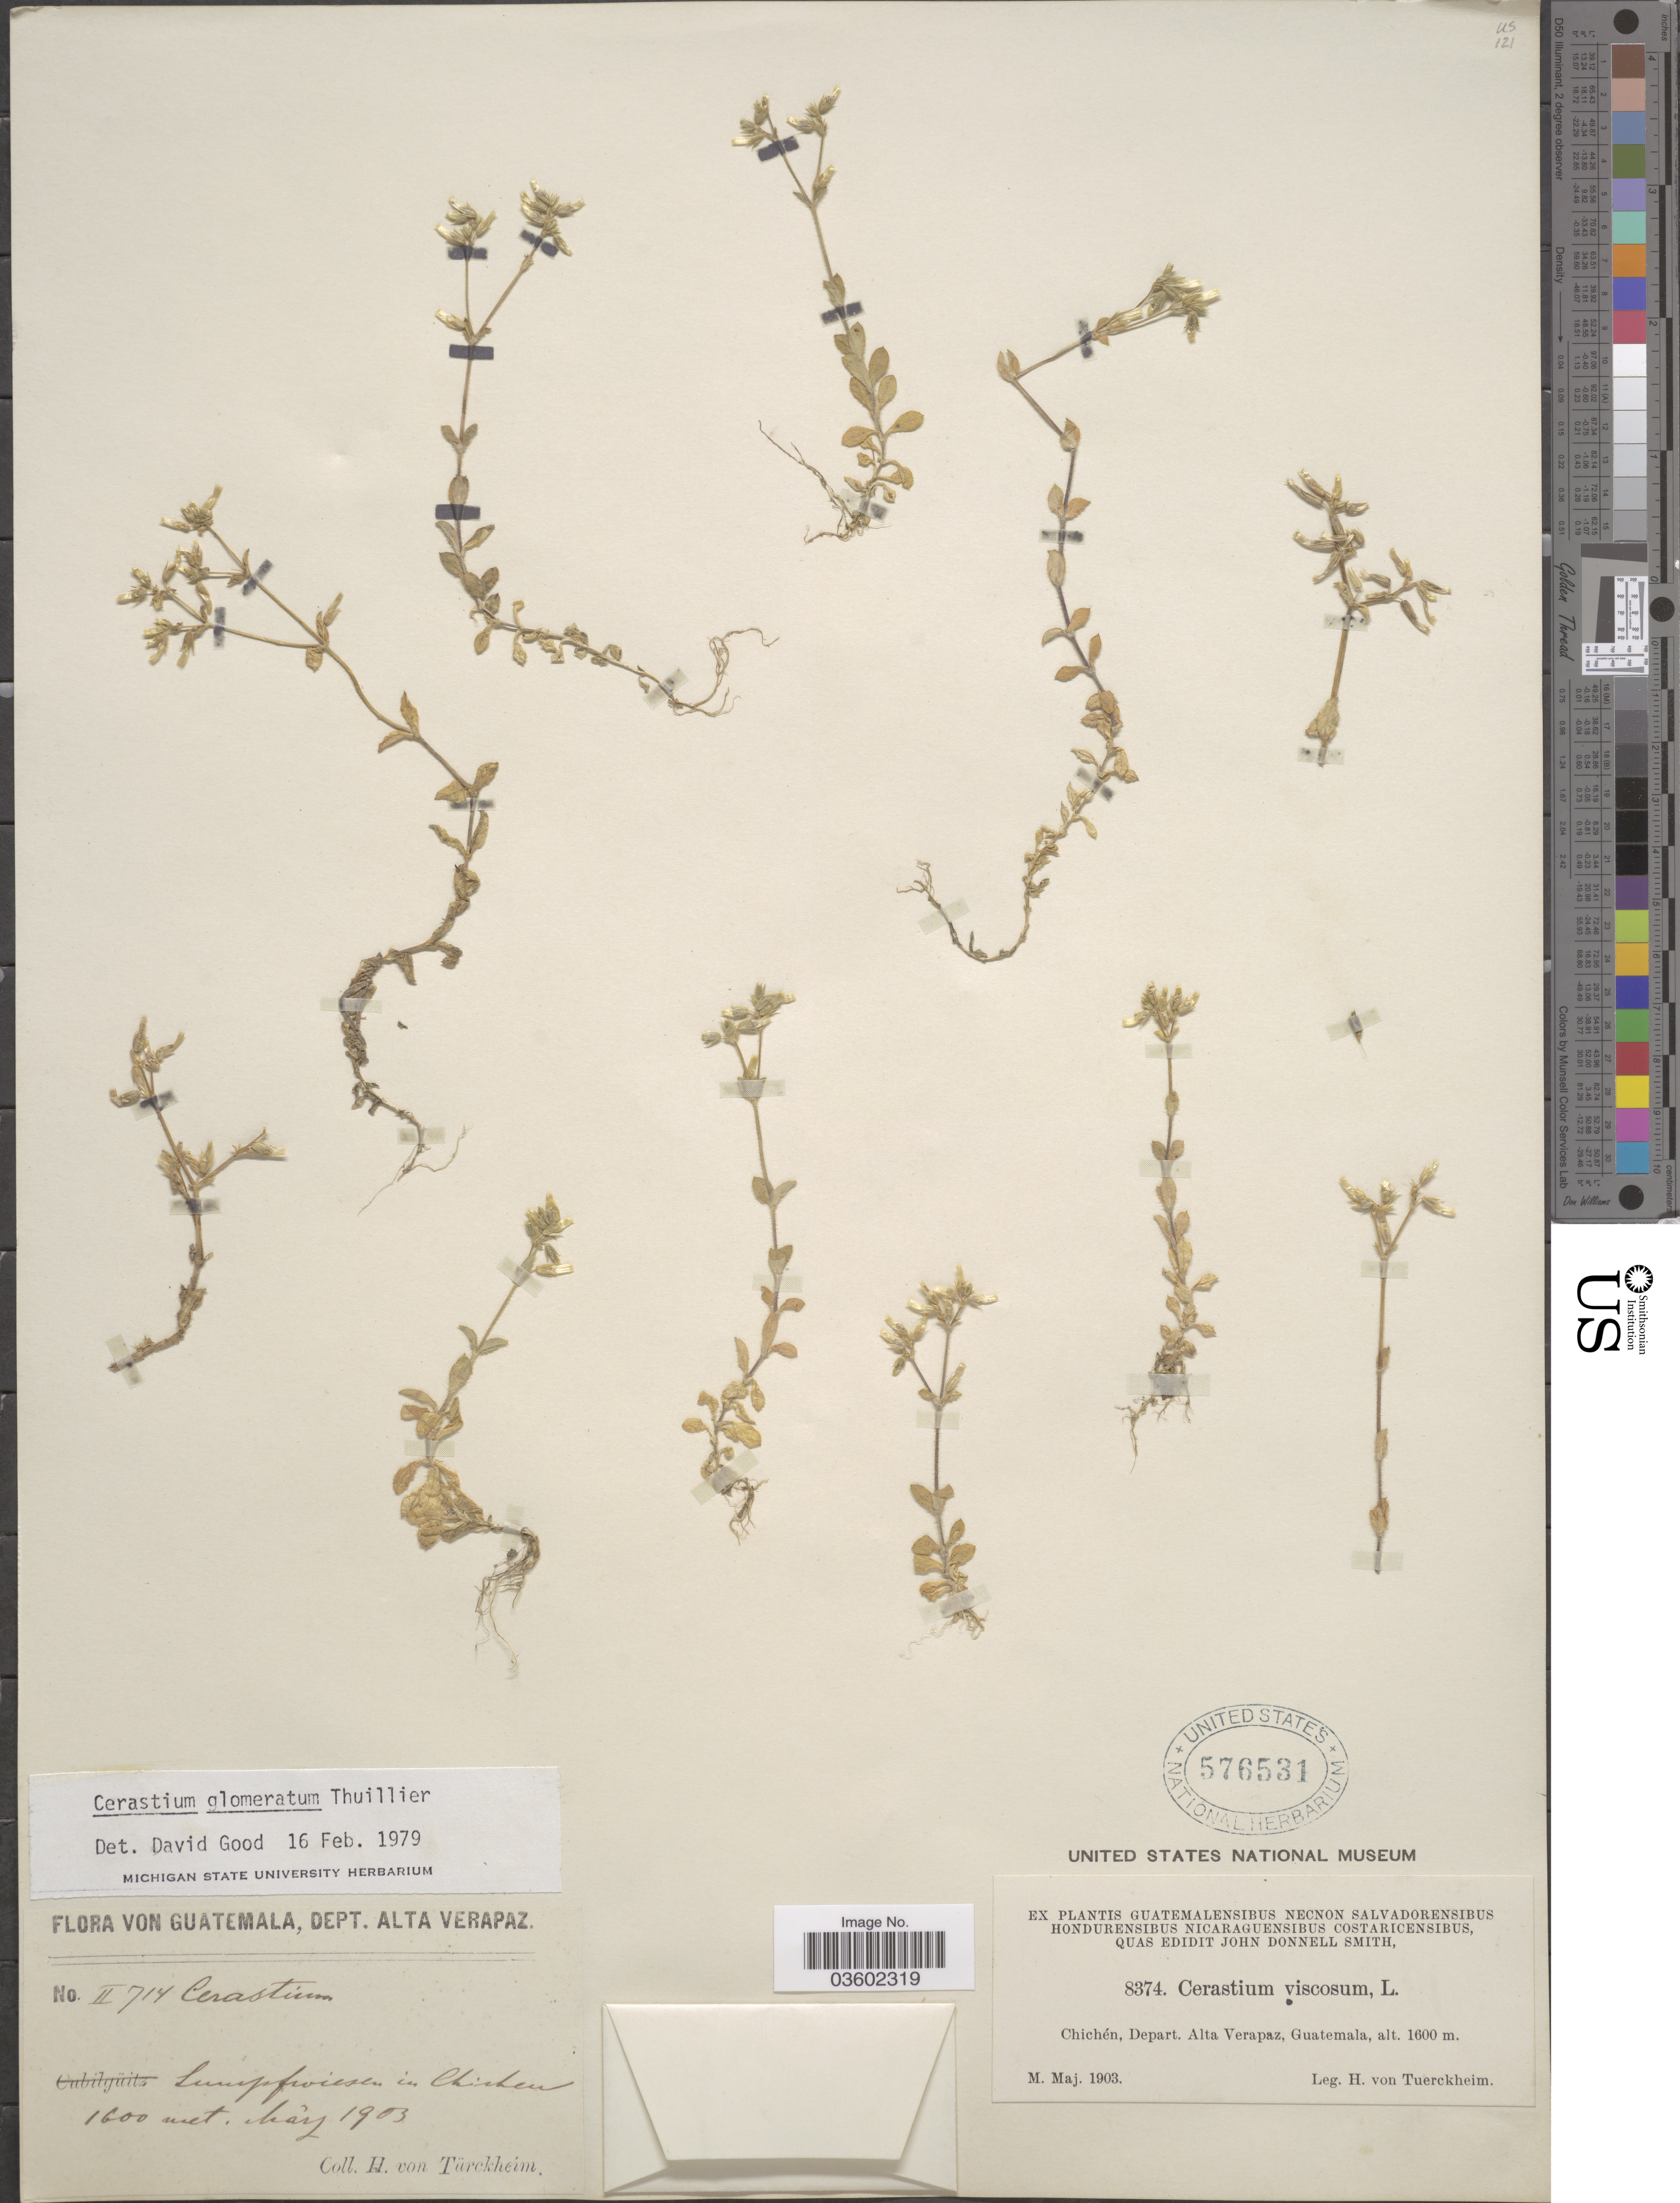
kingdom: Plantae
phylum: Tracheophyta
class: Magnoliopsida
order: Caryophyllales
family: Caryophyllaceae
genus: Cerastium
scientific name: Cerastium glomeratum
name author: Thuill.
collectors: H. von Türckheim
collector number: II714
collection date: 1903-05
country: Guatemala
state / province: Alta Verapaz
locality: Sumpfwiesen in Chichén [swampy meadows in Chichén]. Depart. Alta Verapaz.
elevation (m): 1600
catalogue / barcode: US 576531